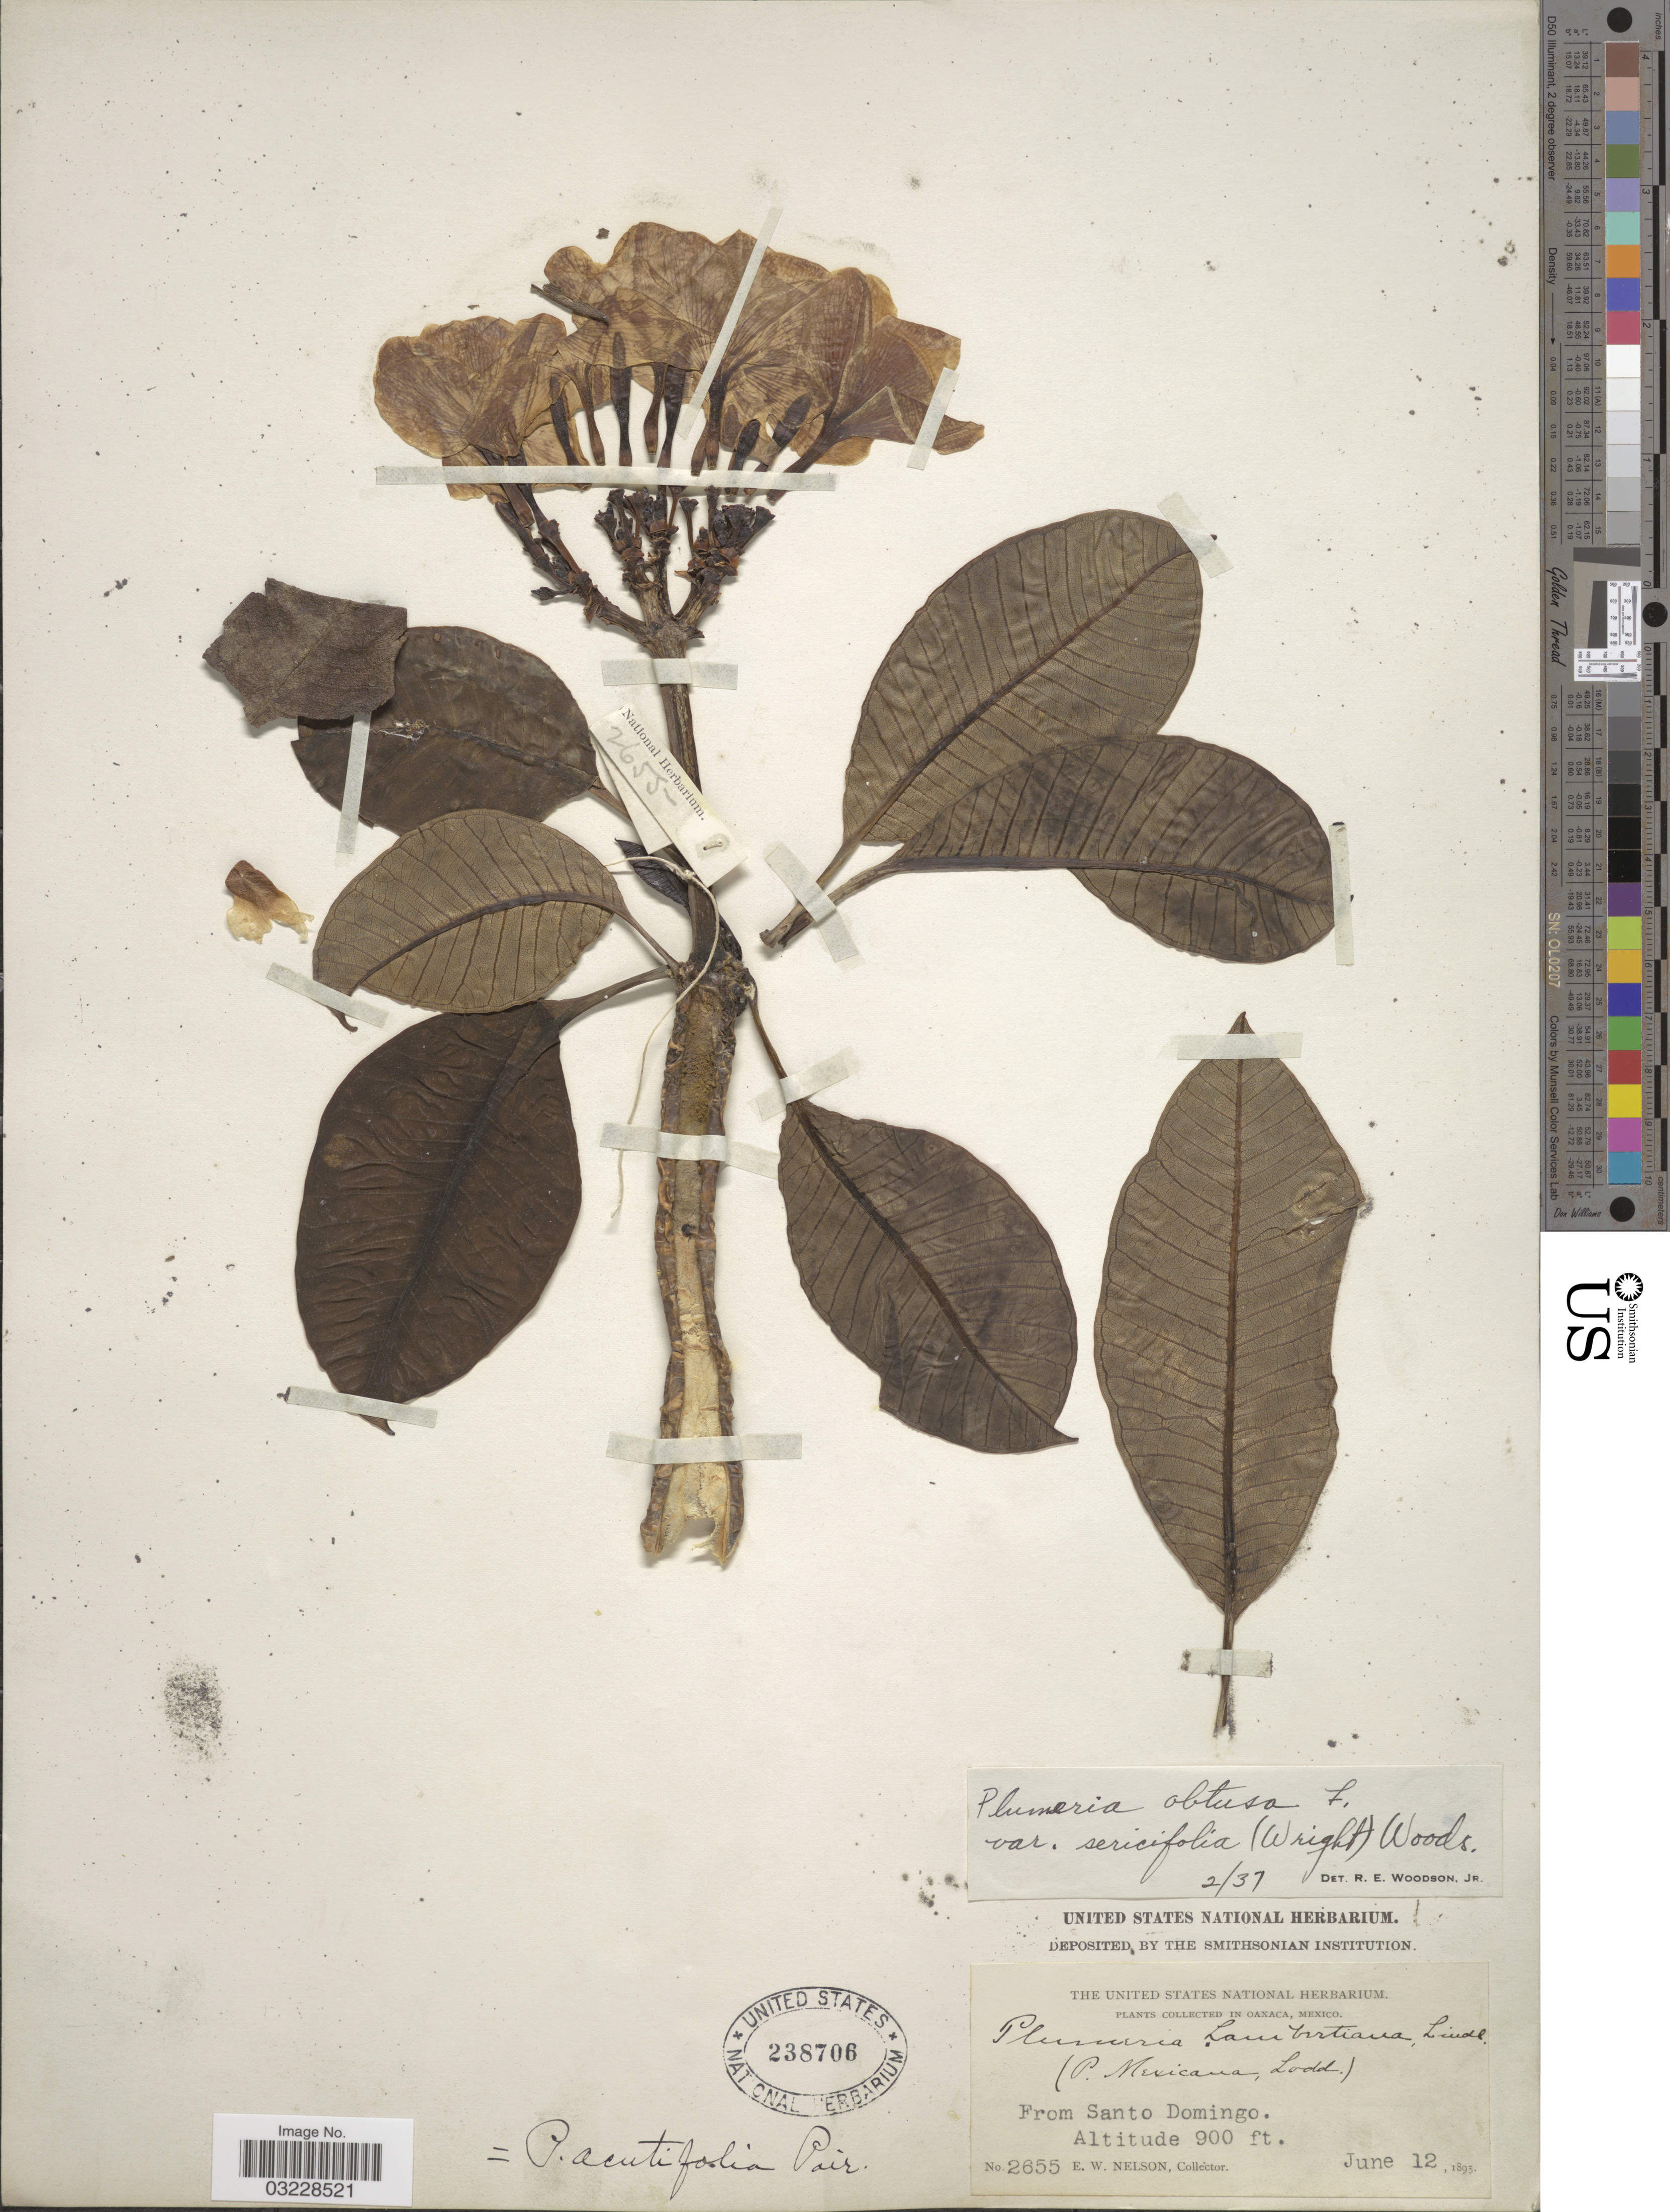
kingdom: Plantae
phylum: Tracheophyta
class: Magnoliopsida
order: Gentianales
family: Apocynaceae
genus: Plumeria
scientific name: Plumeria obtusa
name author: L.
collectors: E. W. Nelson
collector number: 2655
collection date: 1895-06-12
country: Mexico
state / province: Oaxaca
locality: From Santo Domingo.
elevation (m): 274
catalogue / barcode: US 238706